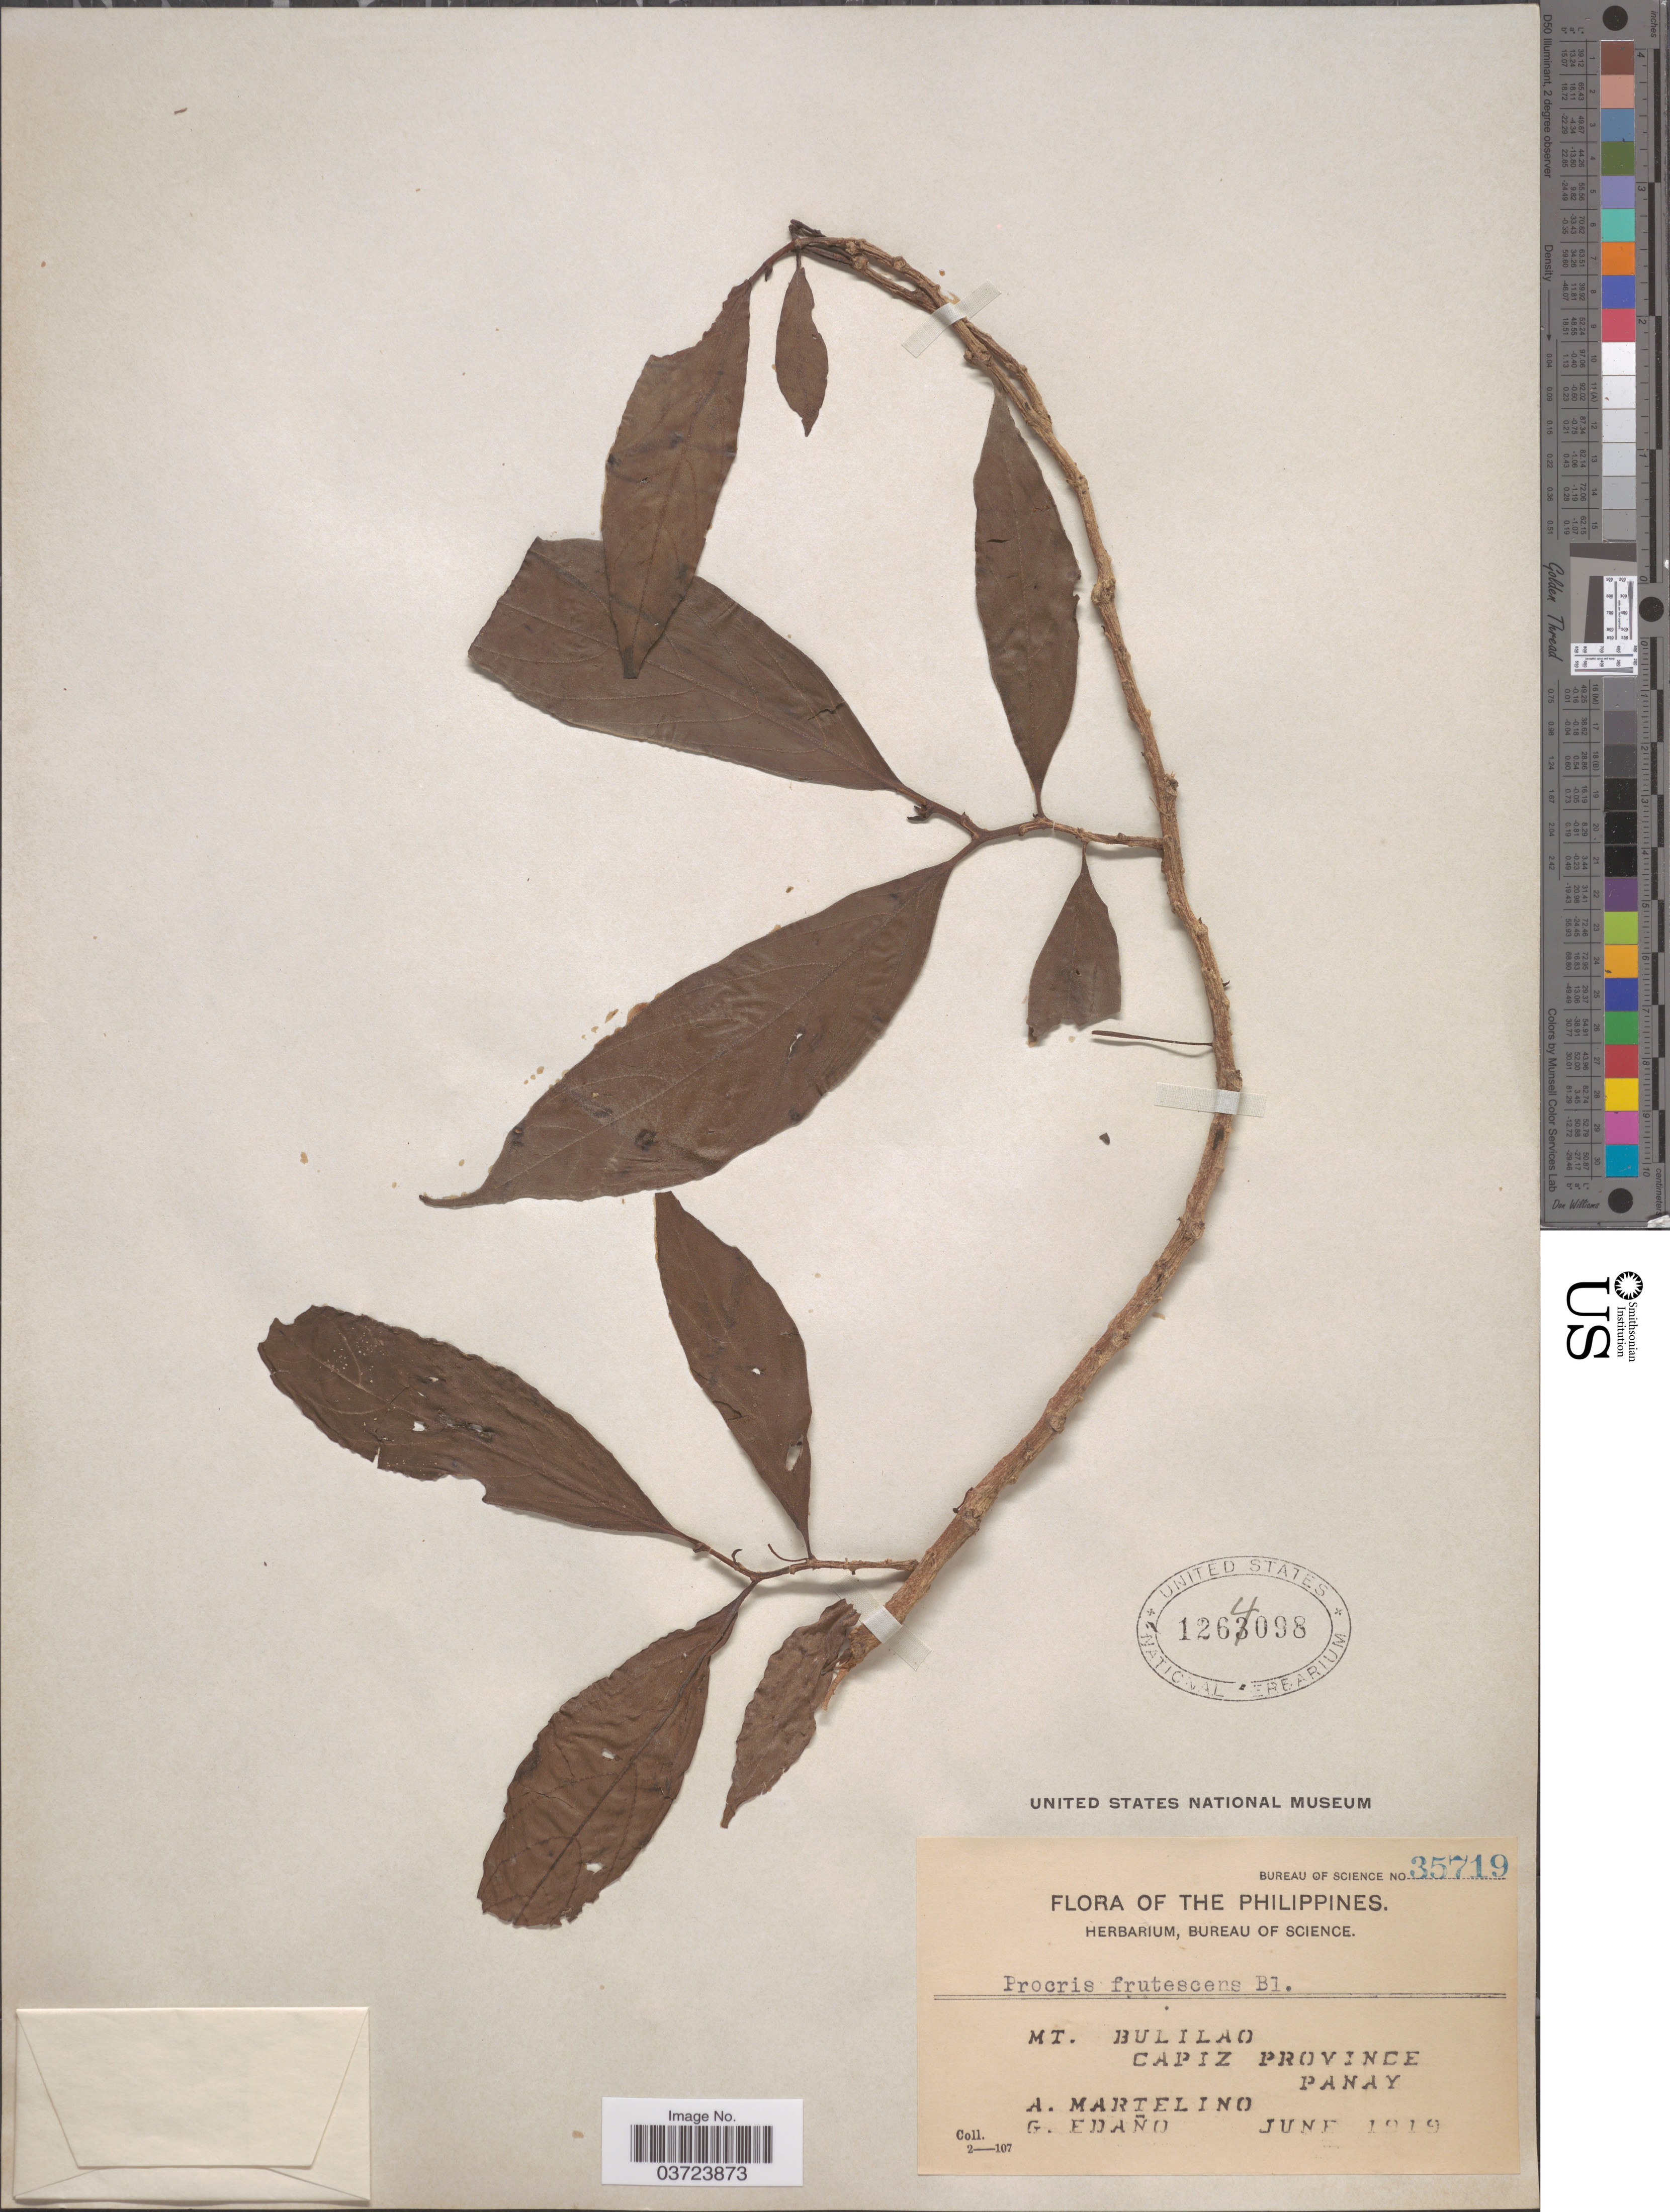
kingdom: Plantae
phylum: Tracheophyta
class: Magnoliopsida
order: Rosales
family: Urticaceae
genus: Procris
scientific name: Procris frutescens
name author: Blume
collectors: A. Martelino & G. Edaño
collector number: Bureau of Science 35719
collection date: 1919-06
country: Philippines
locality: Mt. Bulilao, Capiz Province, Panay.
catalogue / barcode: US 1264098